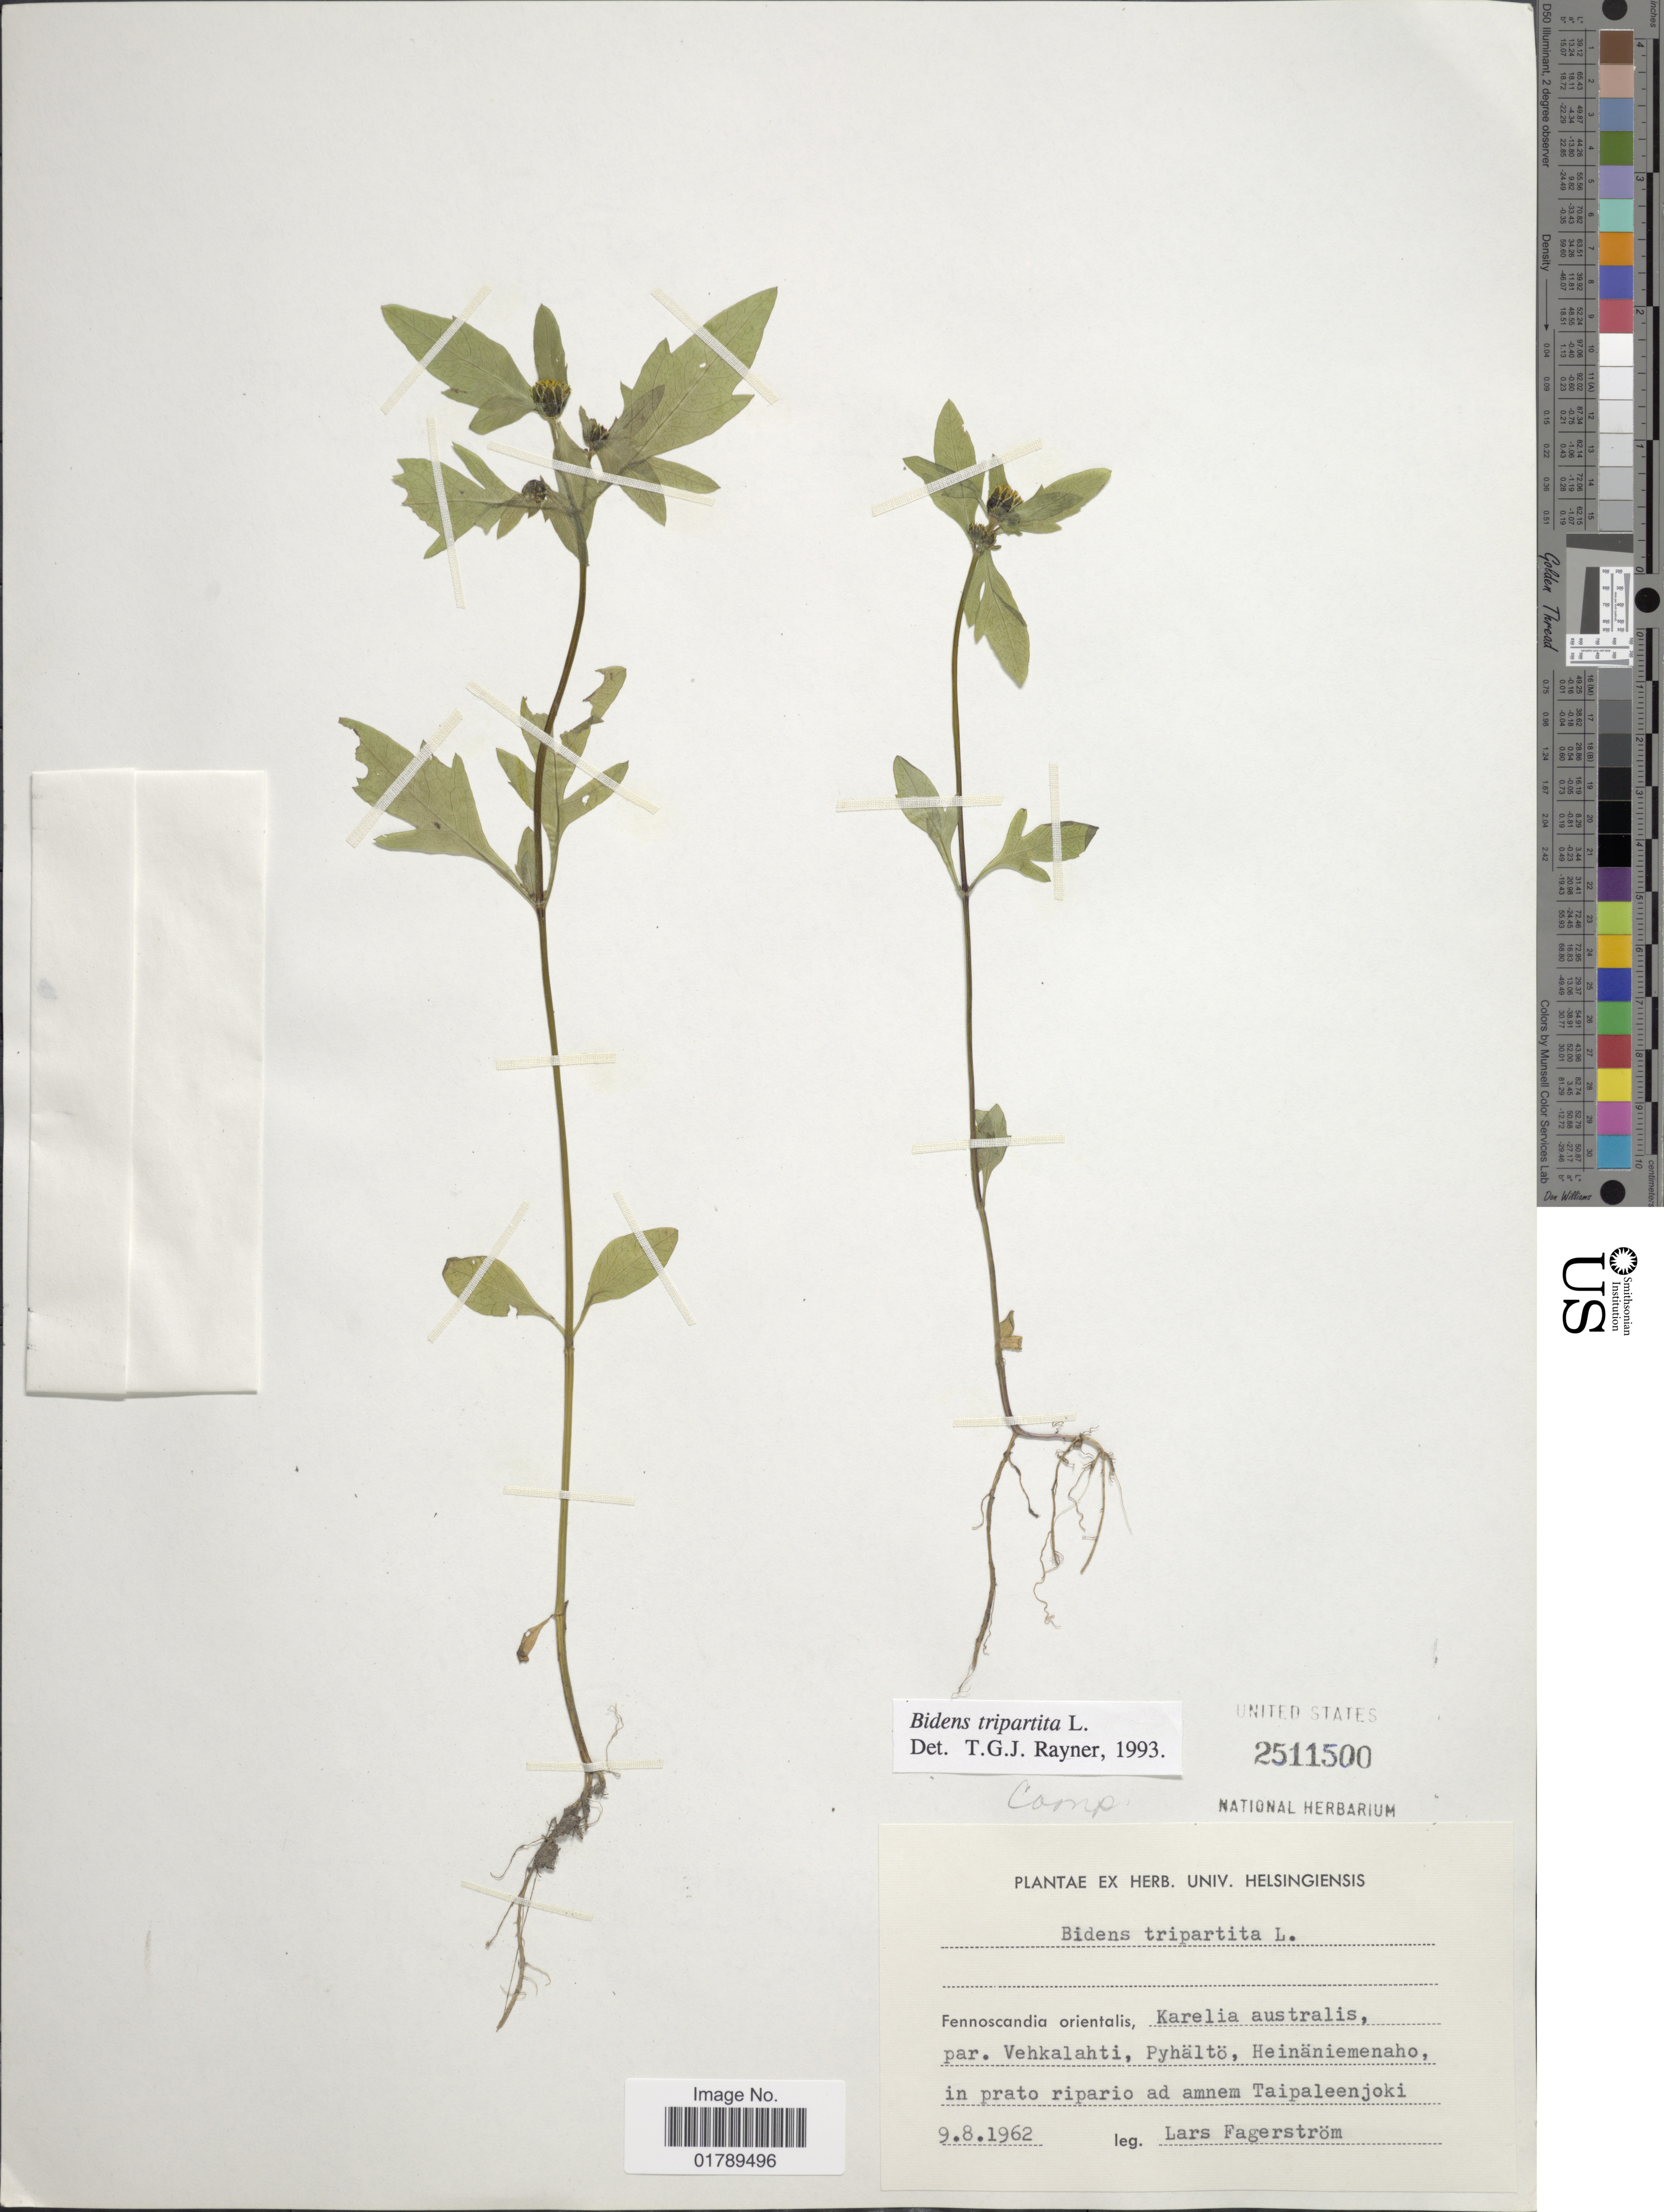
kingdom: Plantae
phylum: Tracheophyta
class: Magnoliopsida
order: Asterales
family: Asteraceae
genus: Bidens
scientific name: Bidens tripartita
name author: L.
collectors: L. Fagerstrom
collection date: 1962-08-09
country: Russian Federation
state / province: Karelia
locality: Fennoscandia orientalis, Karelia australis, par. Vehkalahti, Pyhalto, Heinanniemenaho, in prato ripario ad amen Taipaleenjoki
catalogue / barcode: US 2511500